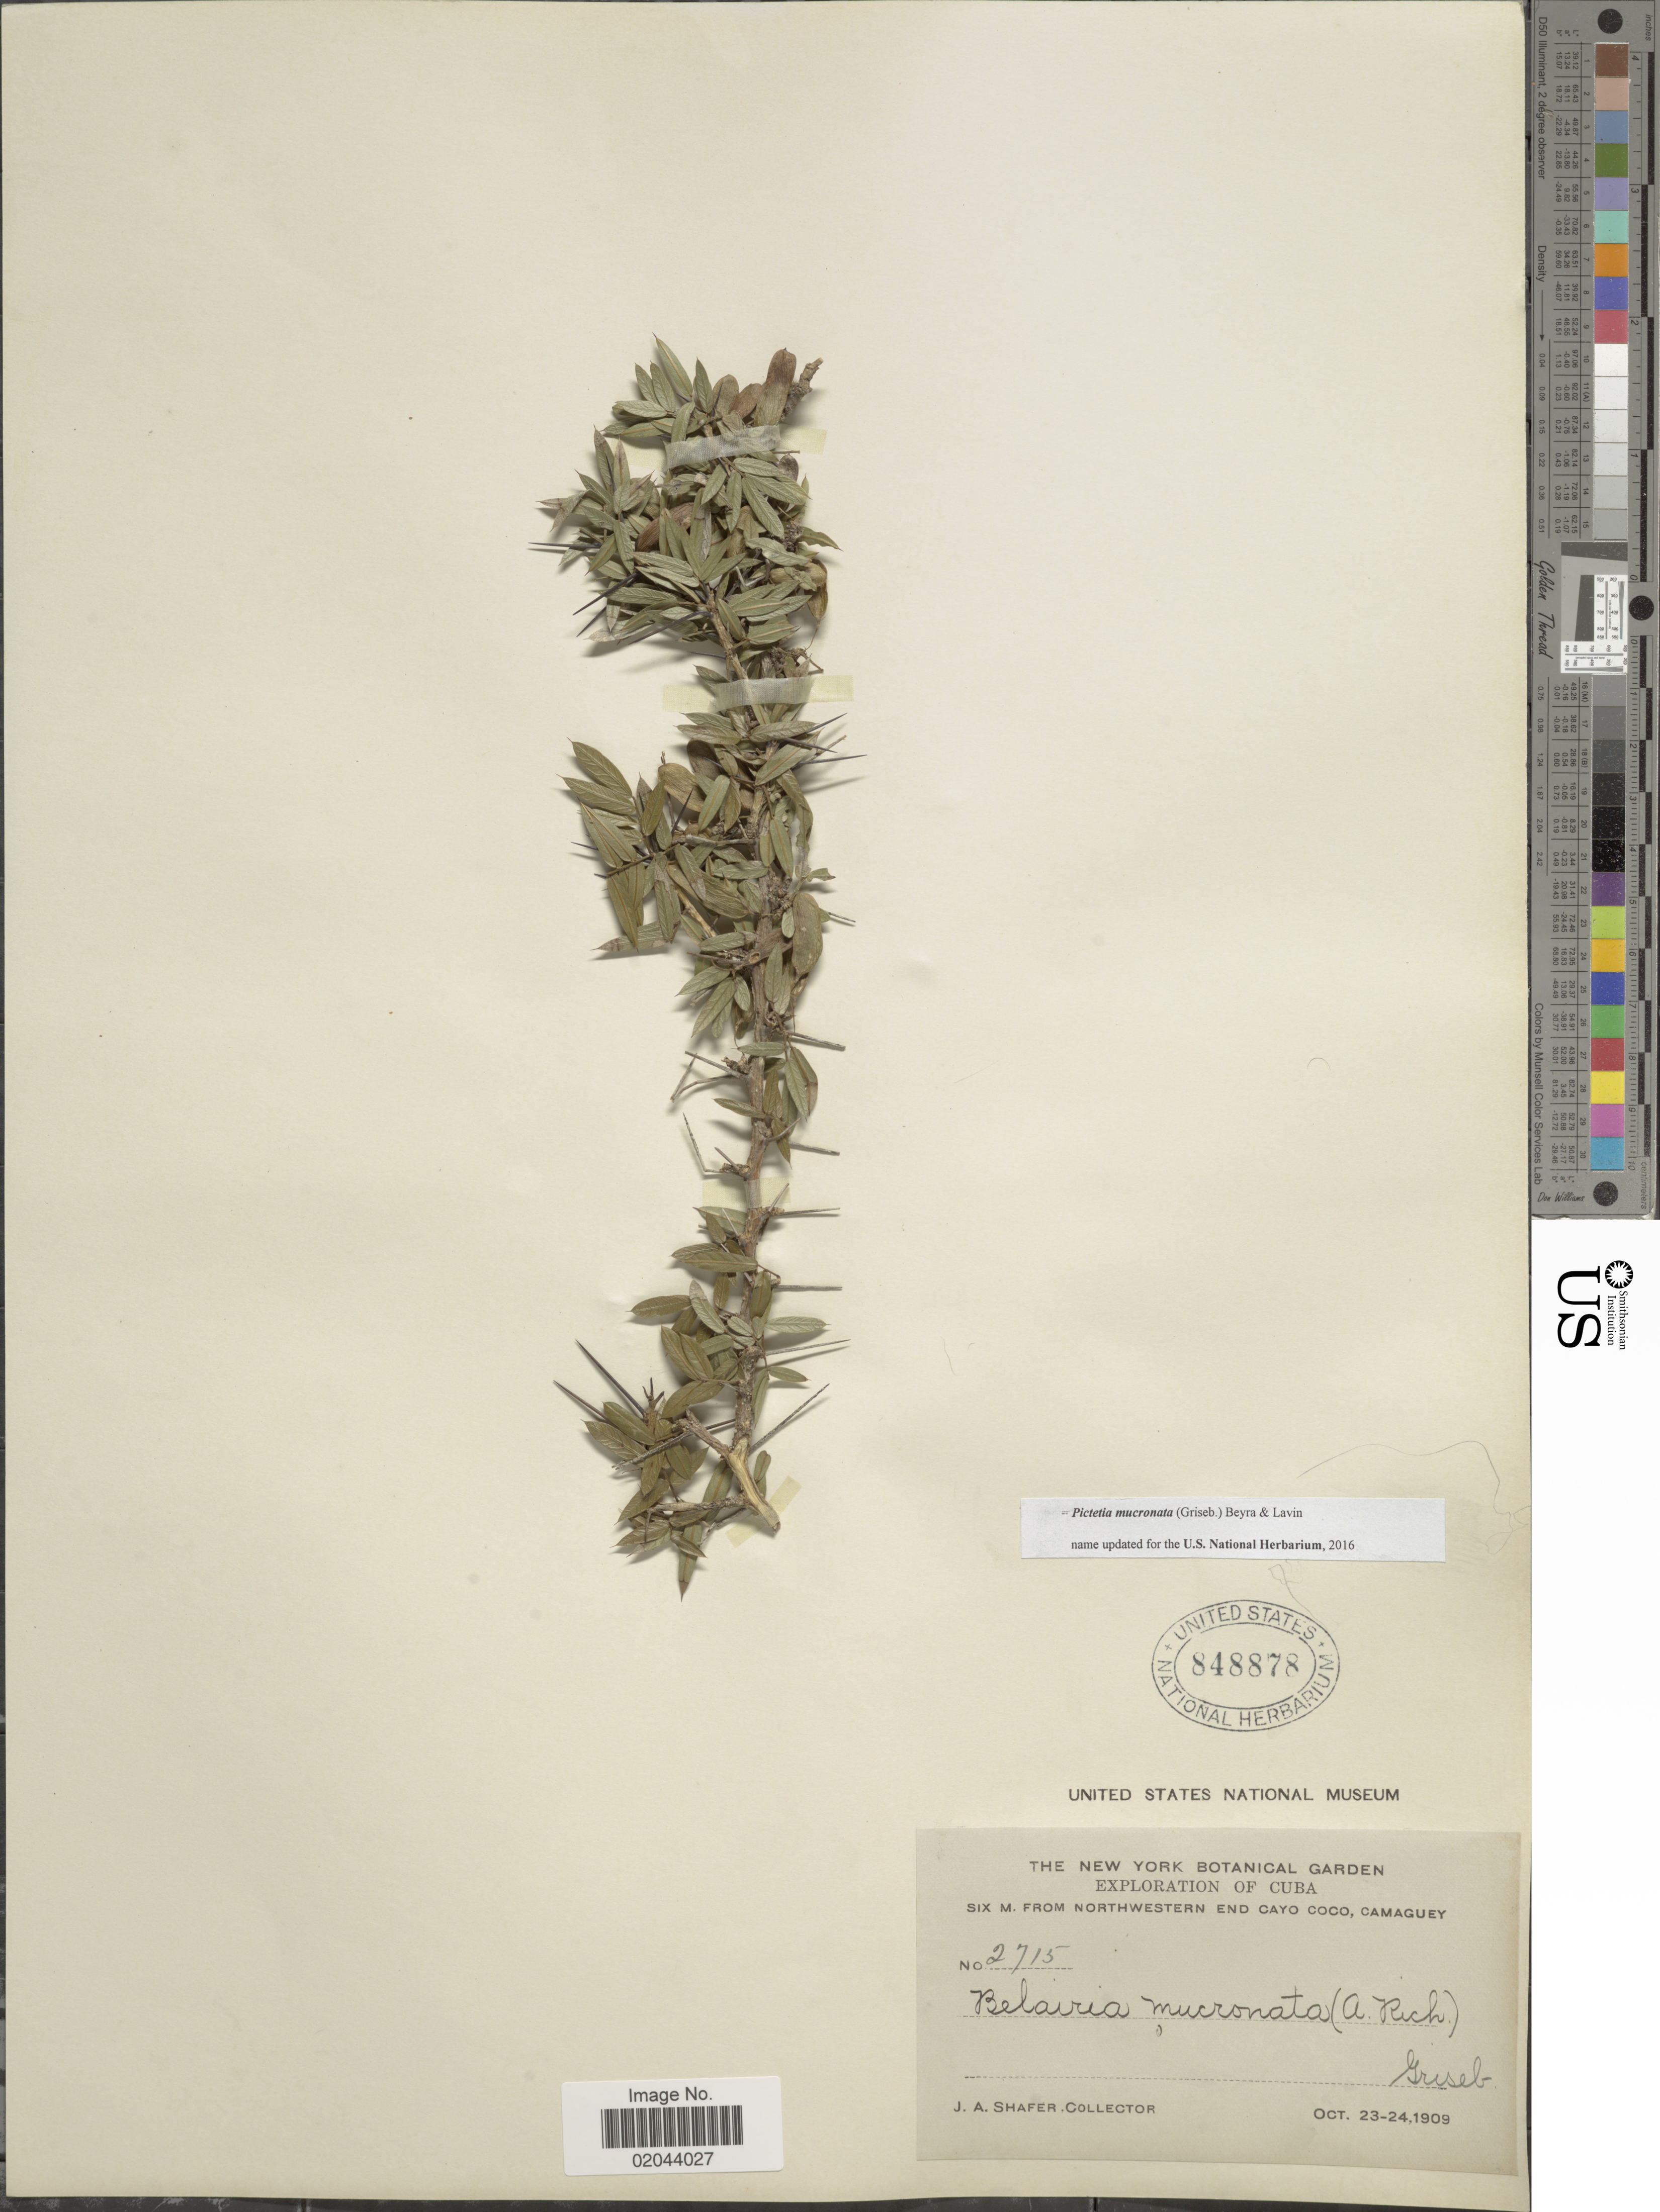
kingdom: Plantae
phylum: Tracheophyta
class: Magnoliopsida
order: Fabales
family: Fabaceae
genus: Pictetia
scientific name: Pictetia mucronata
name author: (Griseb.) Beyra & Levin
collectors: J. A. Shafer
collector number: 2715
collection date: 1909-10-23/1909-10-24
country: Cuba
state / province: Camagüey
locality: Six M. from Northwestern End Cayo Coco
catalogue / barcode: US 848878